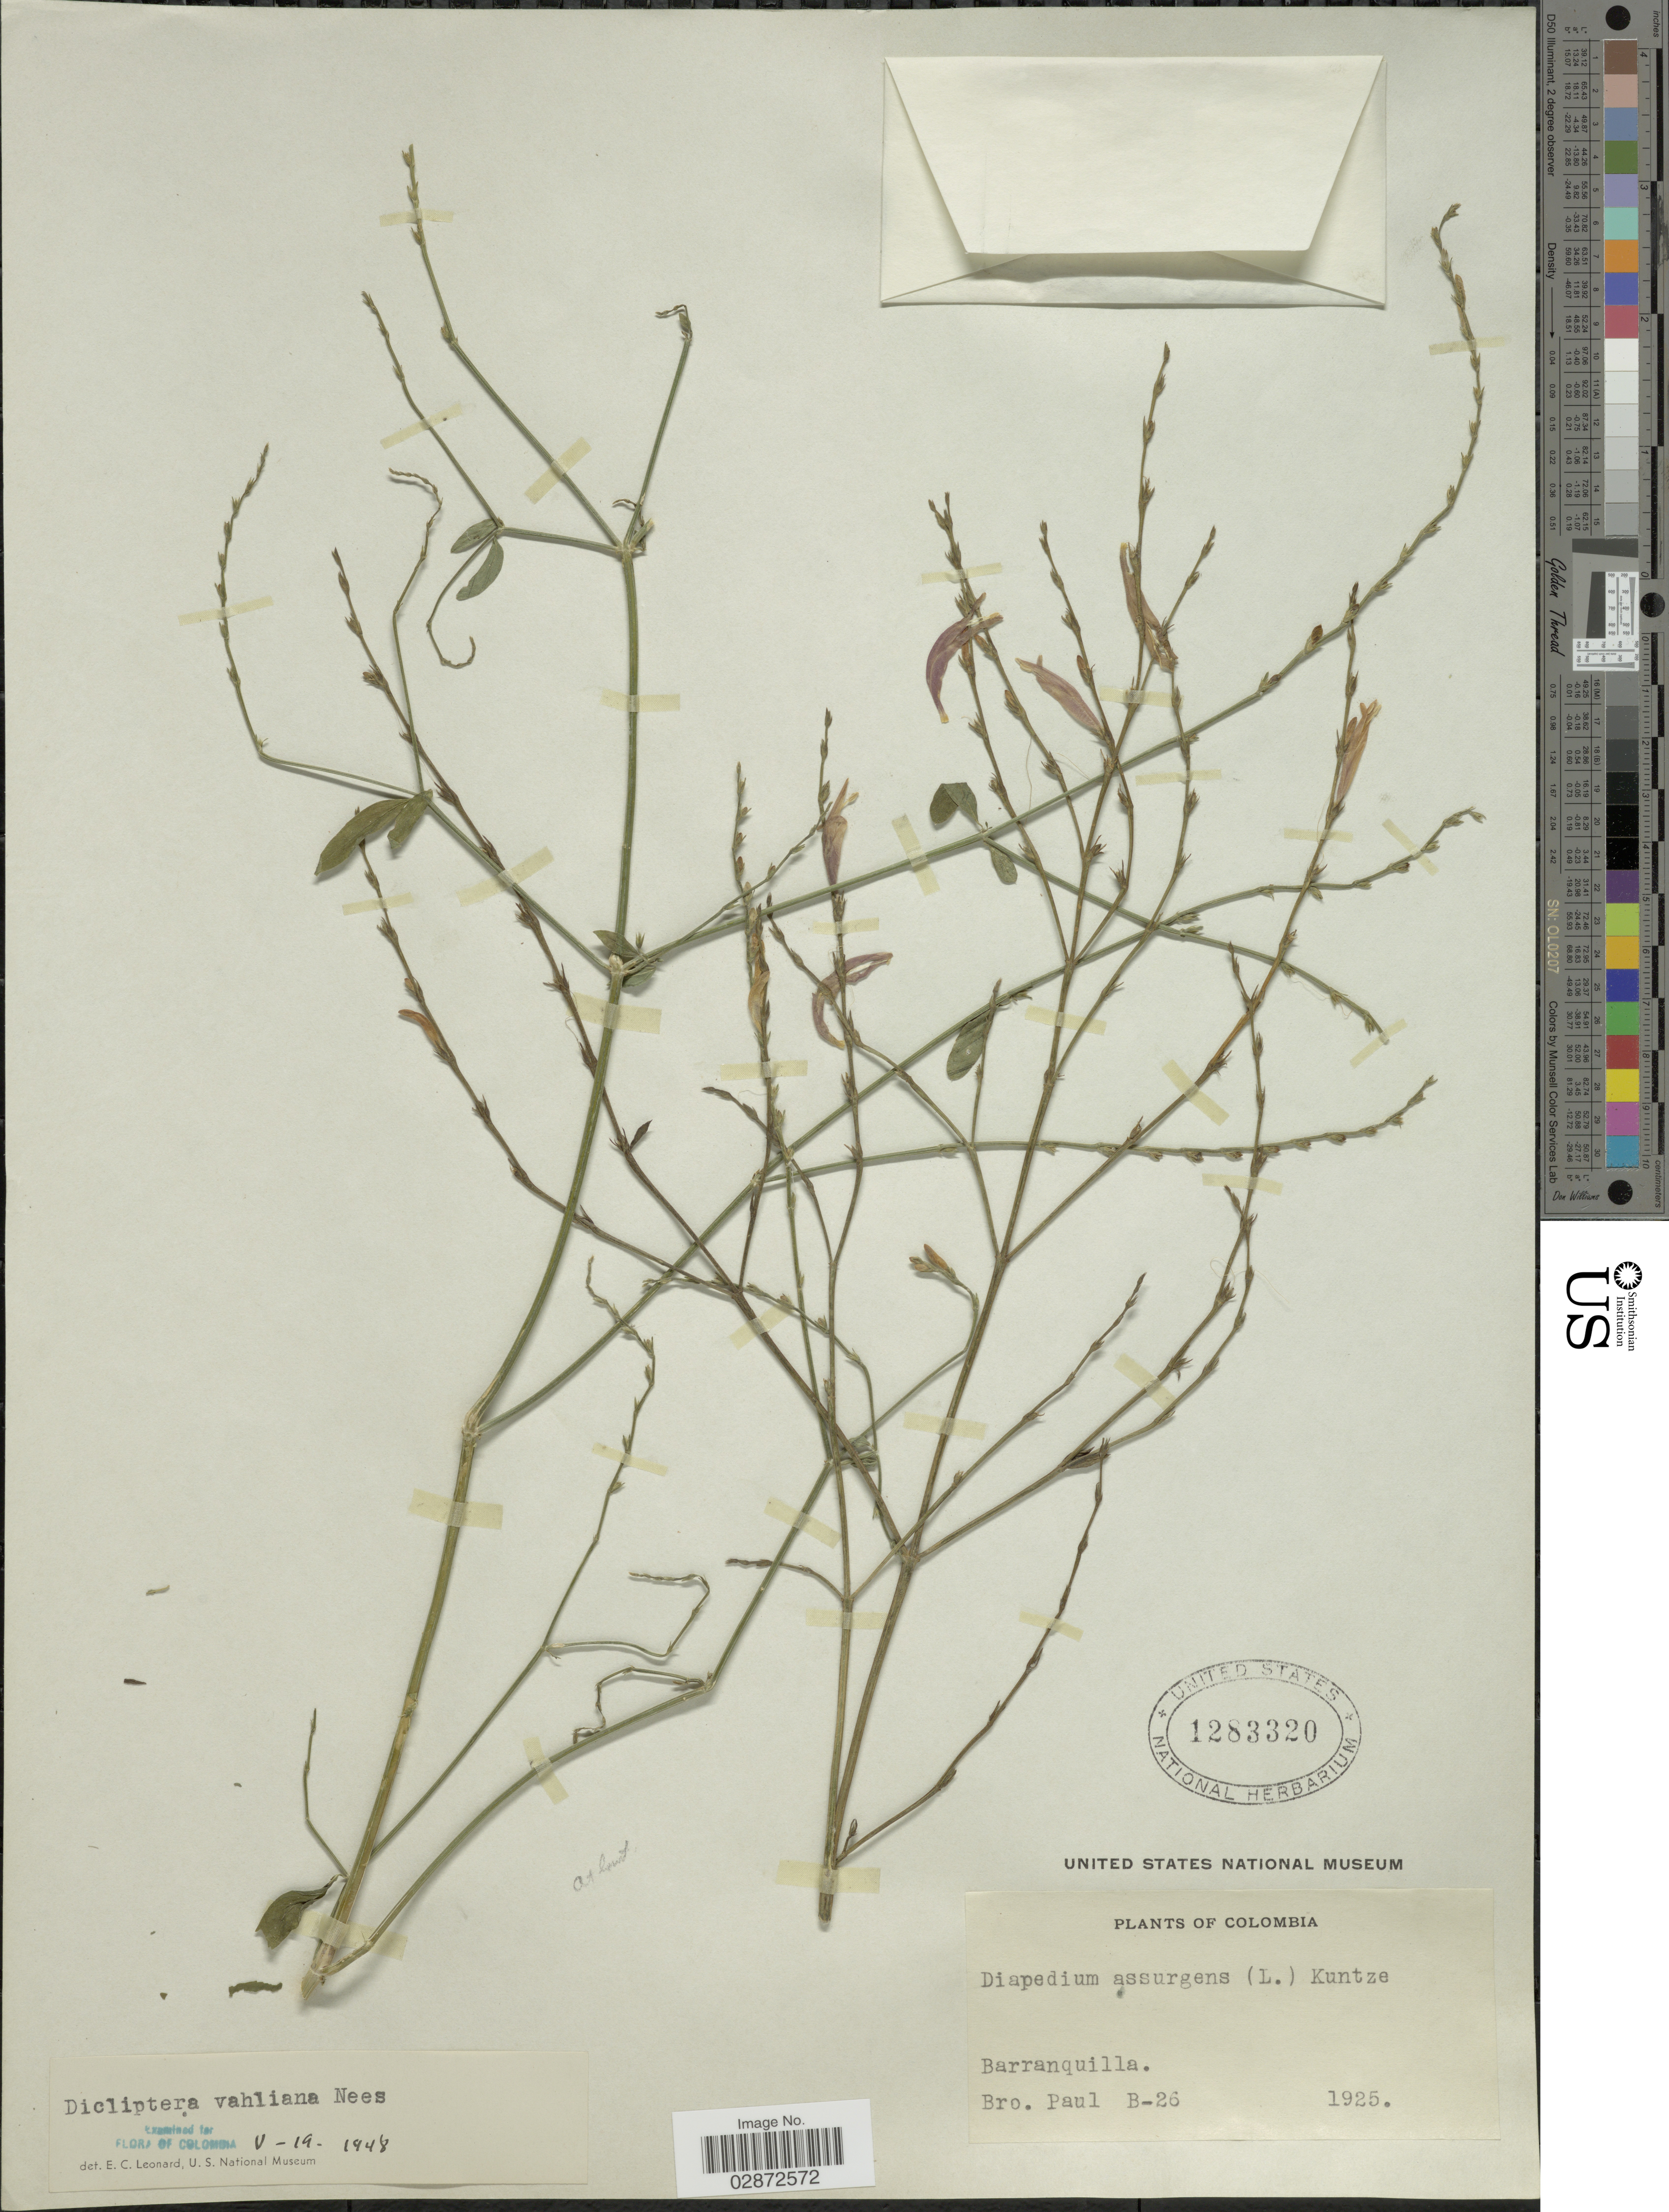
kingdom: Plantae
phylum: Tracheophyta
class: Magnoliopsida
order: Lamiales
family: Acanthaceae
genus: Dicliptera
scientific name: Dicliptera vahliana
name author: Nees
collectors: B. Paul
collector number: B-26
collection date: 1925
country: Colombia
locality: Barranquilla.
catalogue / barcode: US 1283320